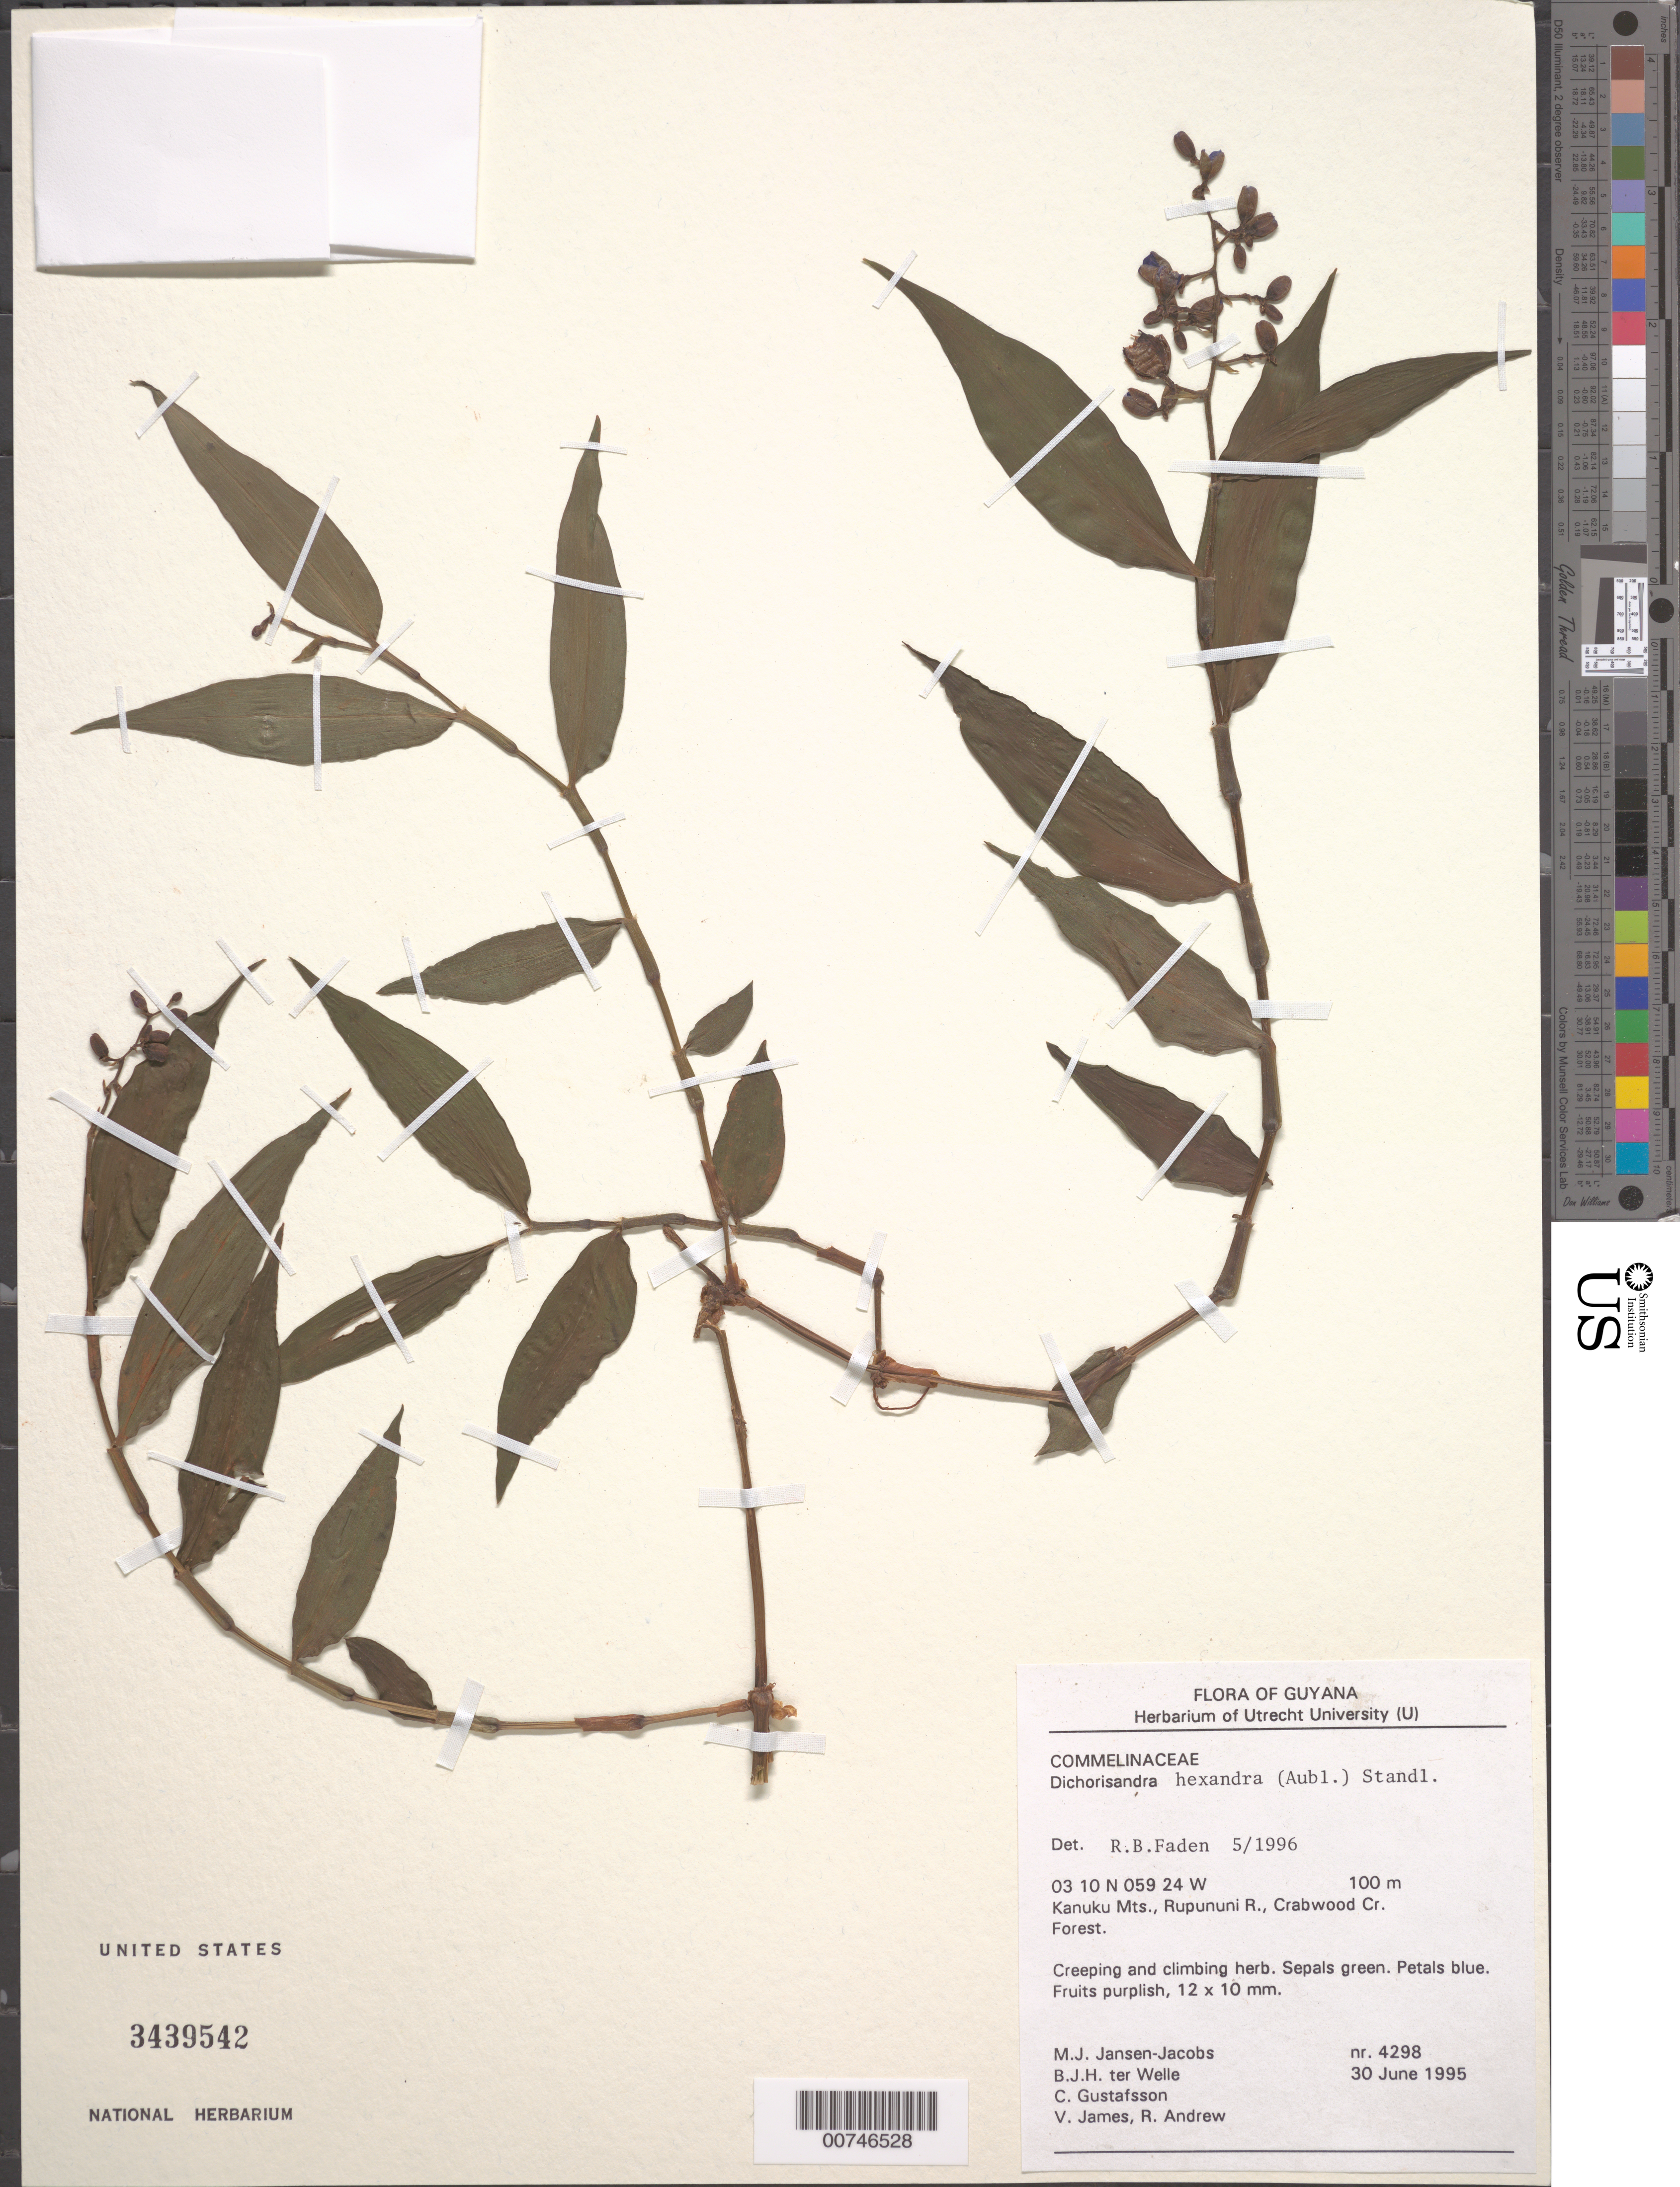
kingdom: Plantae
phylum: Tracheophyta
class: Liliopsida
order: Commelinales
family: Commelinaceae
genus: Dichorisandra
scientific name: Dichorisandra hexandra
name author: (Aubl.) Standl.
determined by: Faden, Robert B., (US), Smithsonian Institution - National Museum of Natural History (UNITED STATES)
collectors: M. J. Jansen-Jacobs, B. Welle, C. G. Gustafsson, M. James & R. Andrew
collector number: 4298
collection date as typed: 30-Jun-95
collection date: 1995-06-30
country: Guyana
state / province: U. Takutu-U. Essequibo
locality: Crabwood Creek, Rupununi River, Kanuku Mts.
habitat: Forest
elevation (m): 200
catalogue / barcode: US 3439542